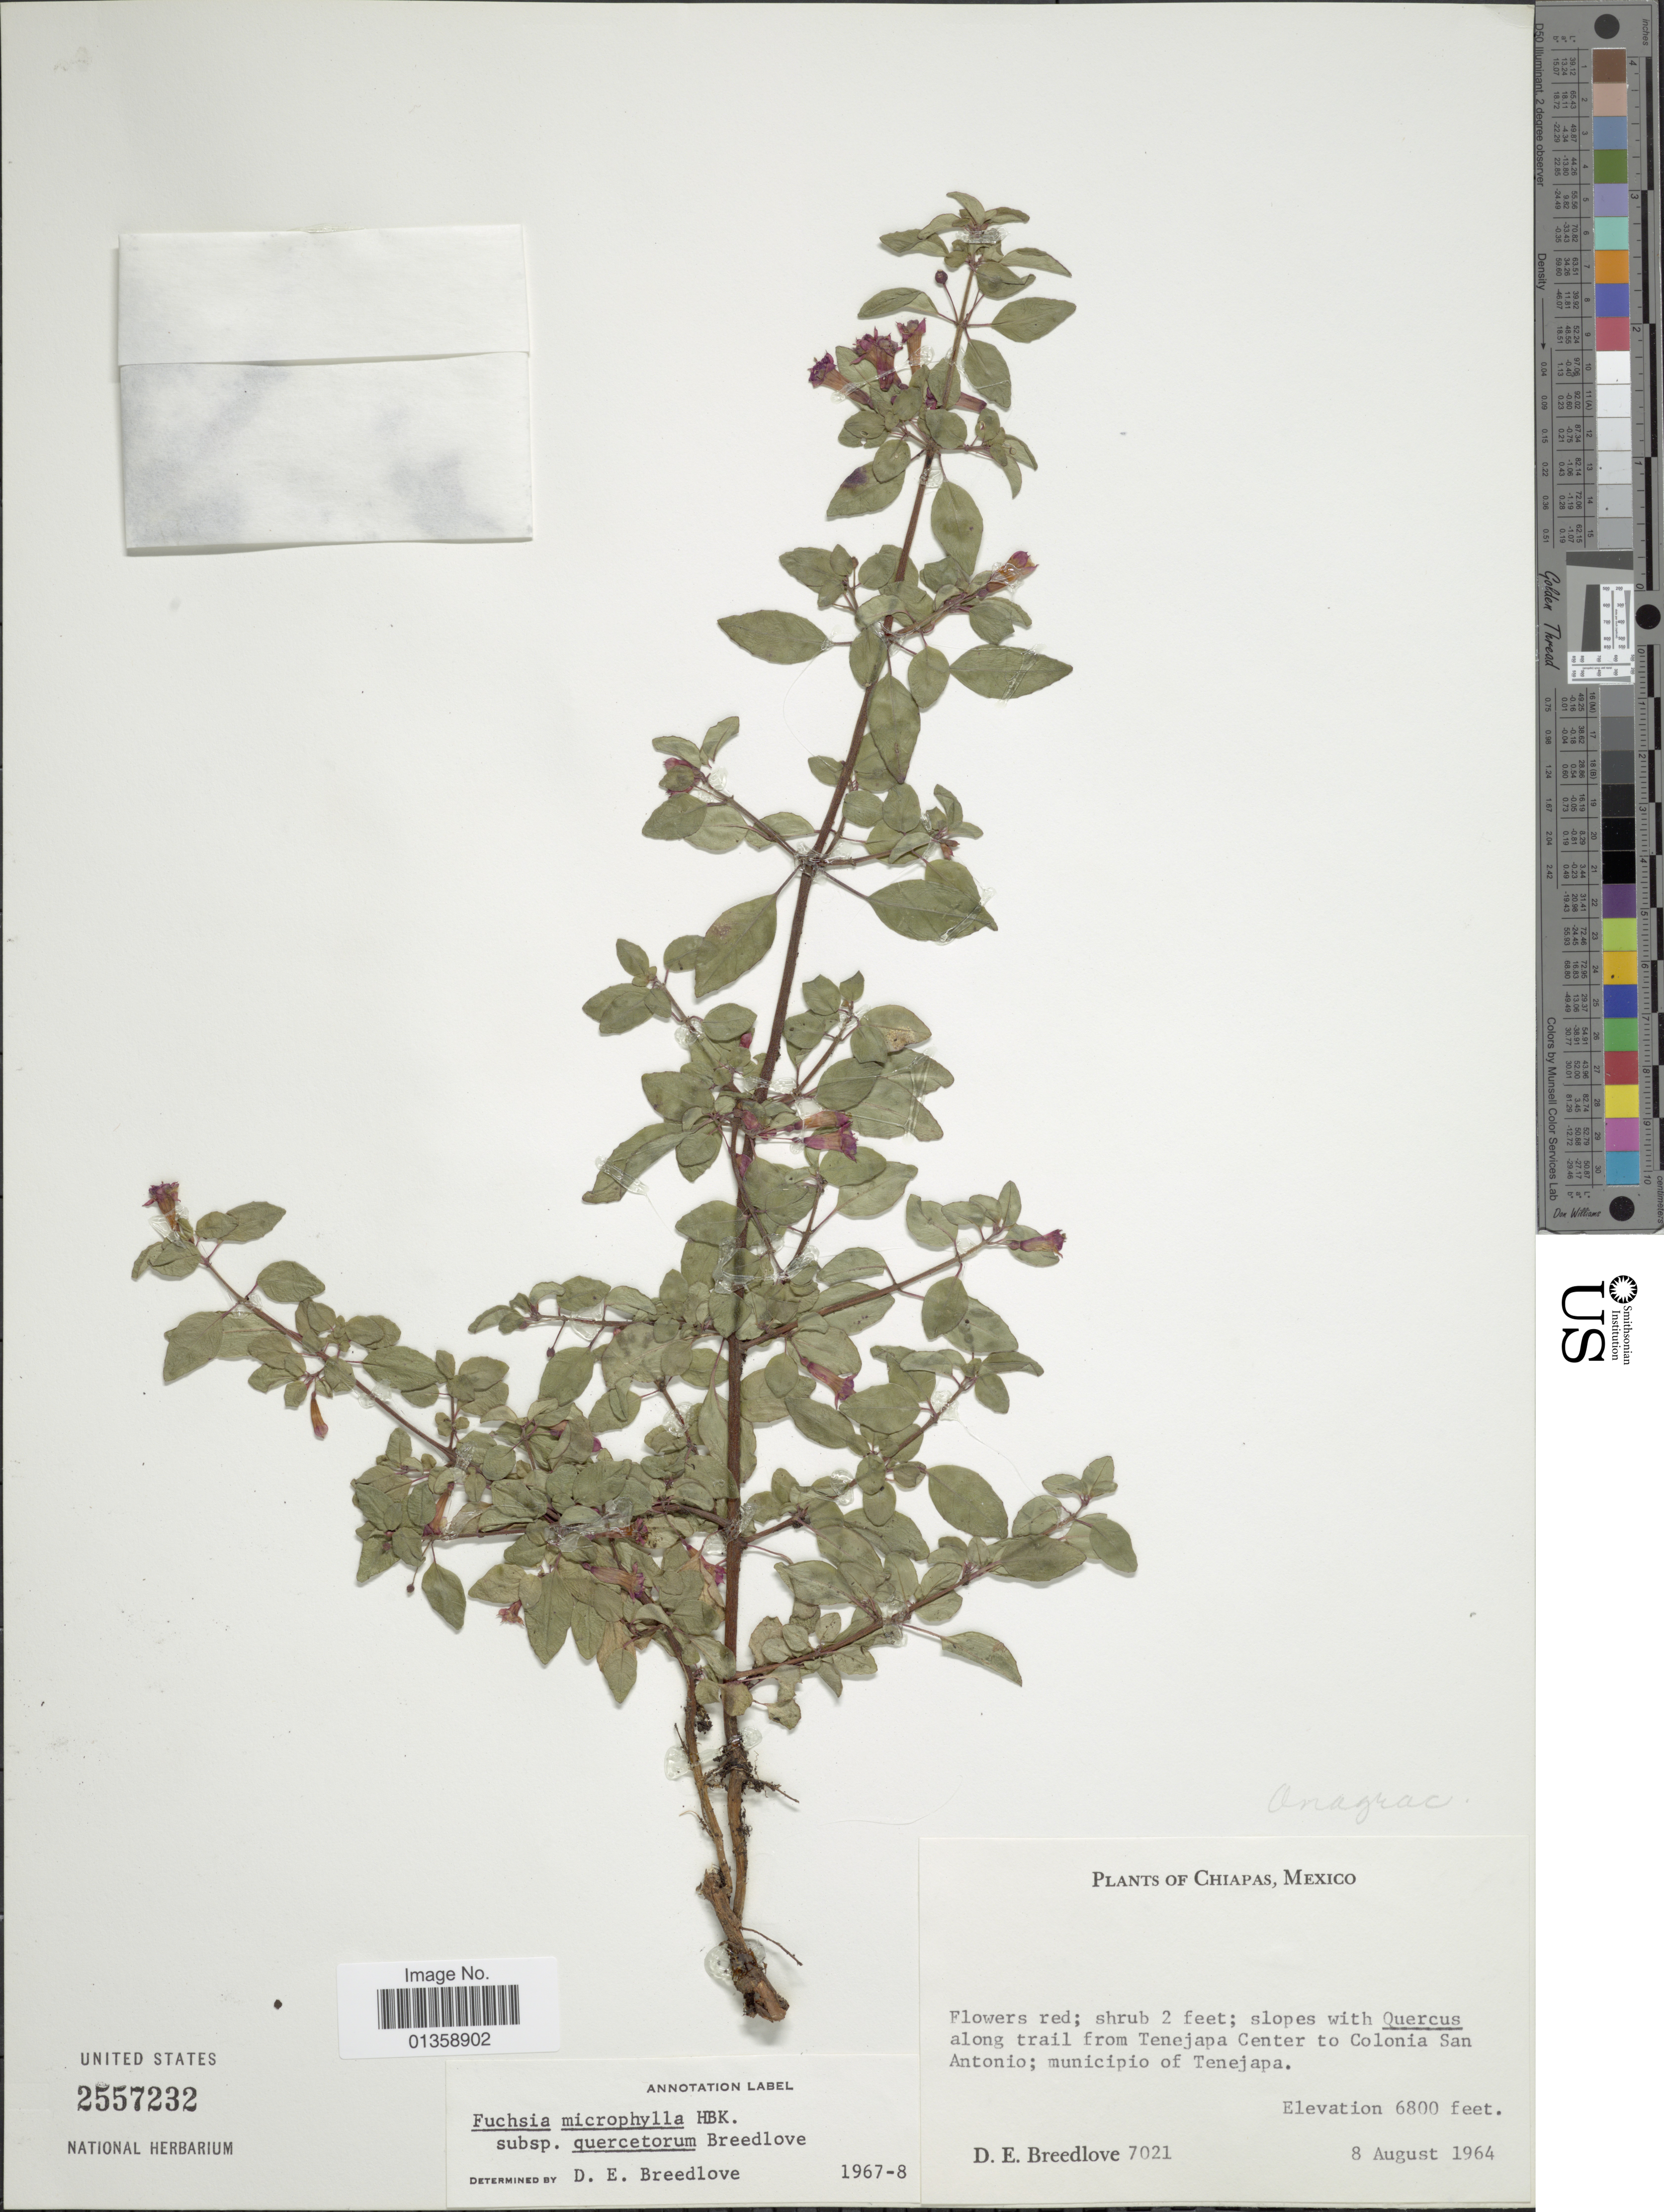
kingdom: Plantae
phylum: Tracheophyta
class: Magnoliopsida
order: Myrtales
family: Onagraceae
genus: Fuchsia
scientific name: Fuchsia microphylla subsp. quercetorum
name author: Breedlove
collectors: D. E. Breedlove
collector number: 7021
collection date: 1964-08-08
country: Mexico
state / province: Chiapas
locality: Along trail from Tenejapa Center to Colonia San Antonio; municipio of Tenejapa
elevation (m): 2073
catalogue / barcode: US 2557232